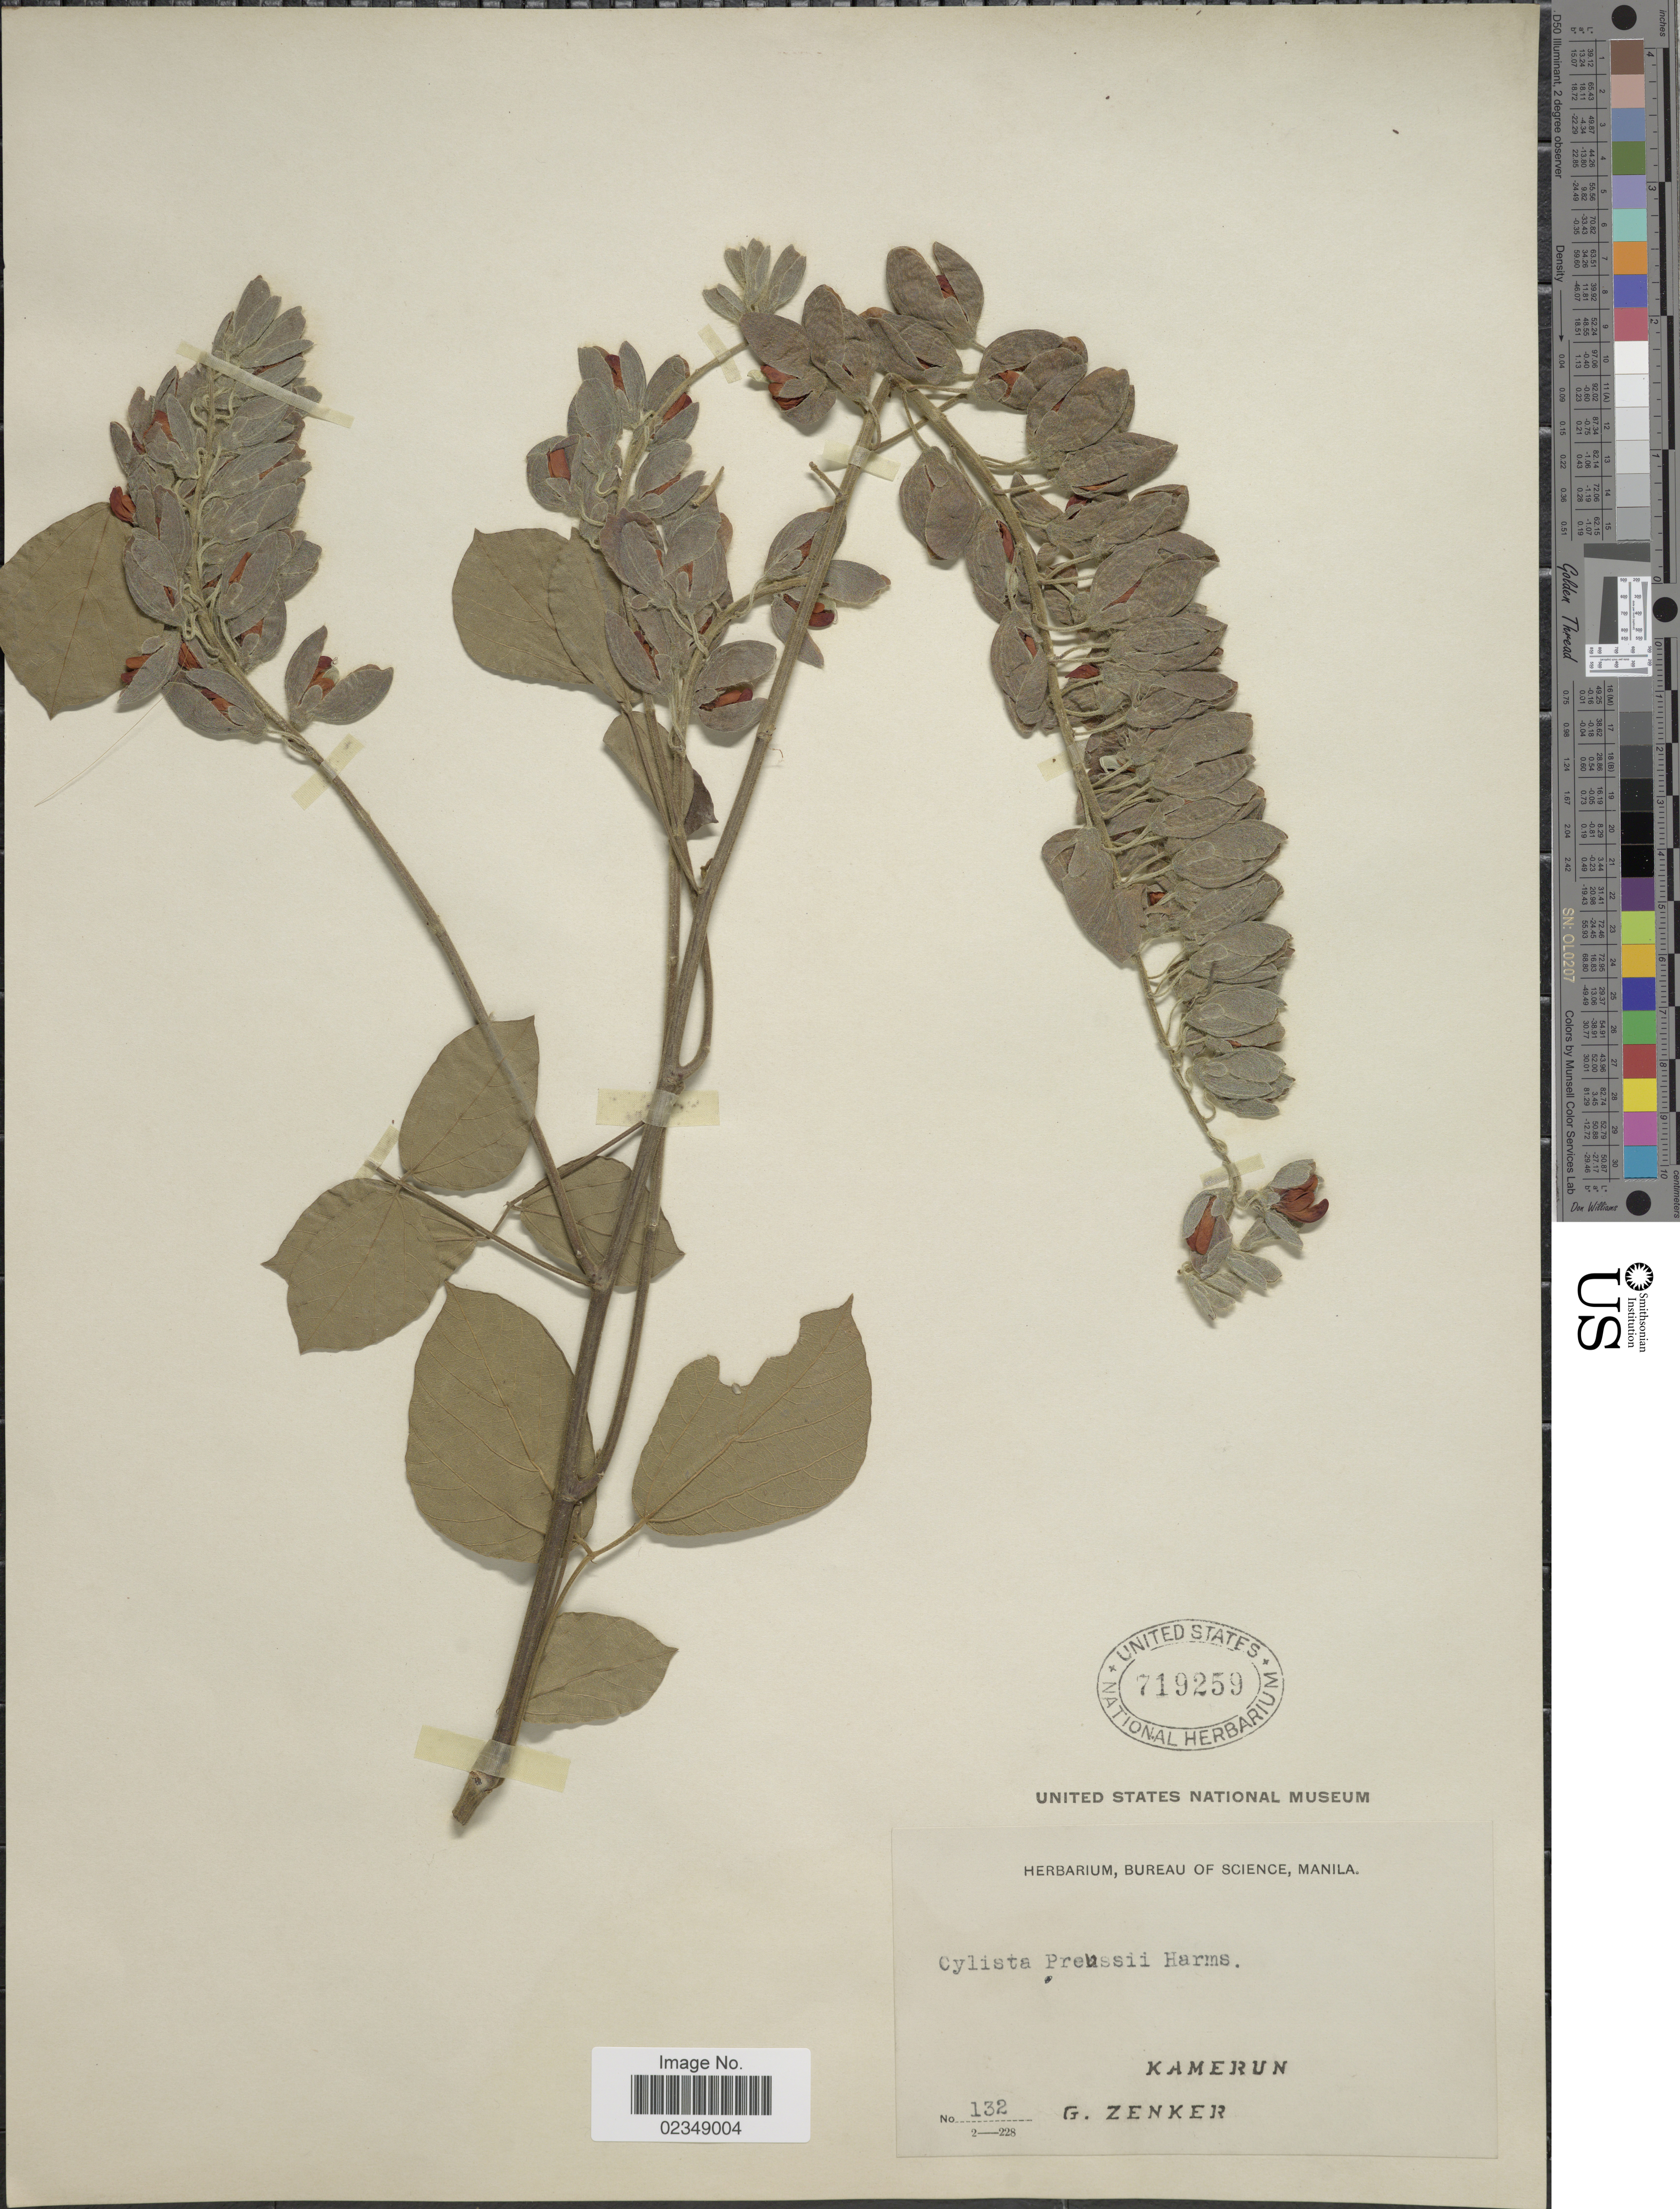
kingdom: Plantae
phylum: Tracheophyta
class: Magnoliopsida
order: Fabales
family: Fabaceae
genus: Rhynchosia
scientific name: Rhynchosia preussii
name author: Taub. ex Hutch. & Dalziel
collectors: G. A. Zenker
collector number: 132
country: Cameroon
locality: Kamerun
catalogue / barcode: US 719259